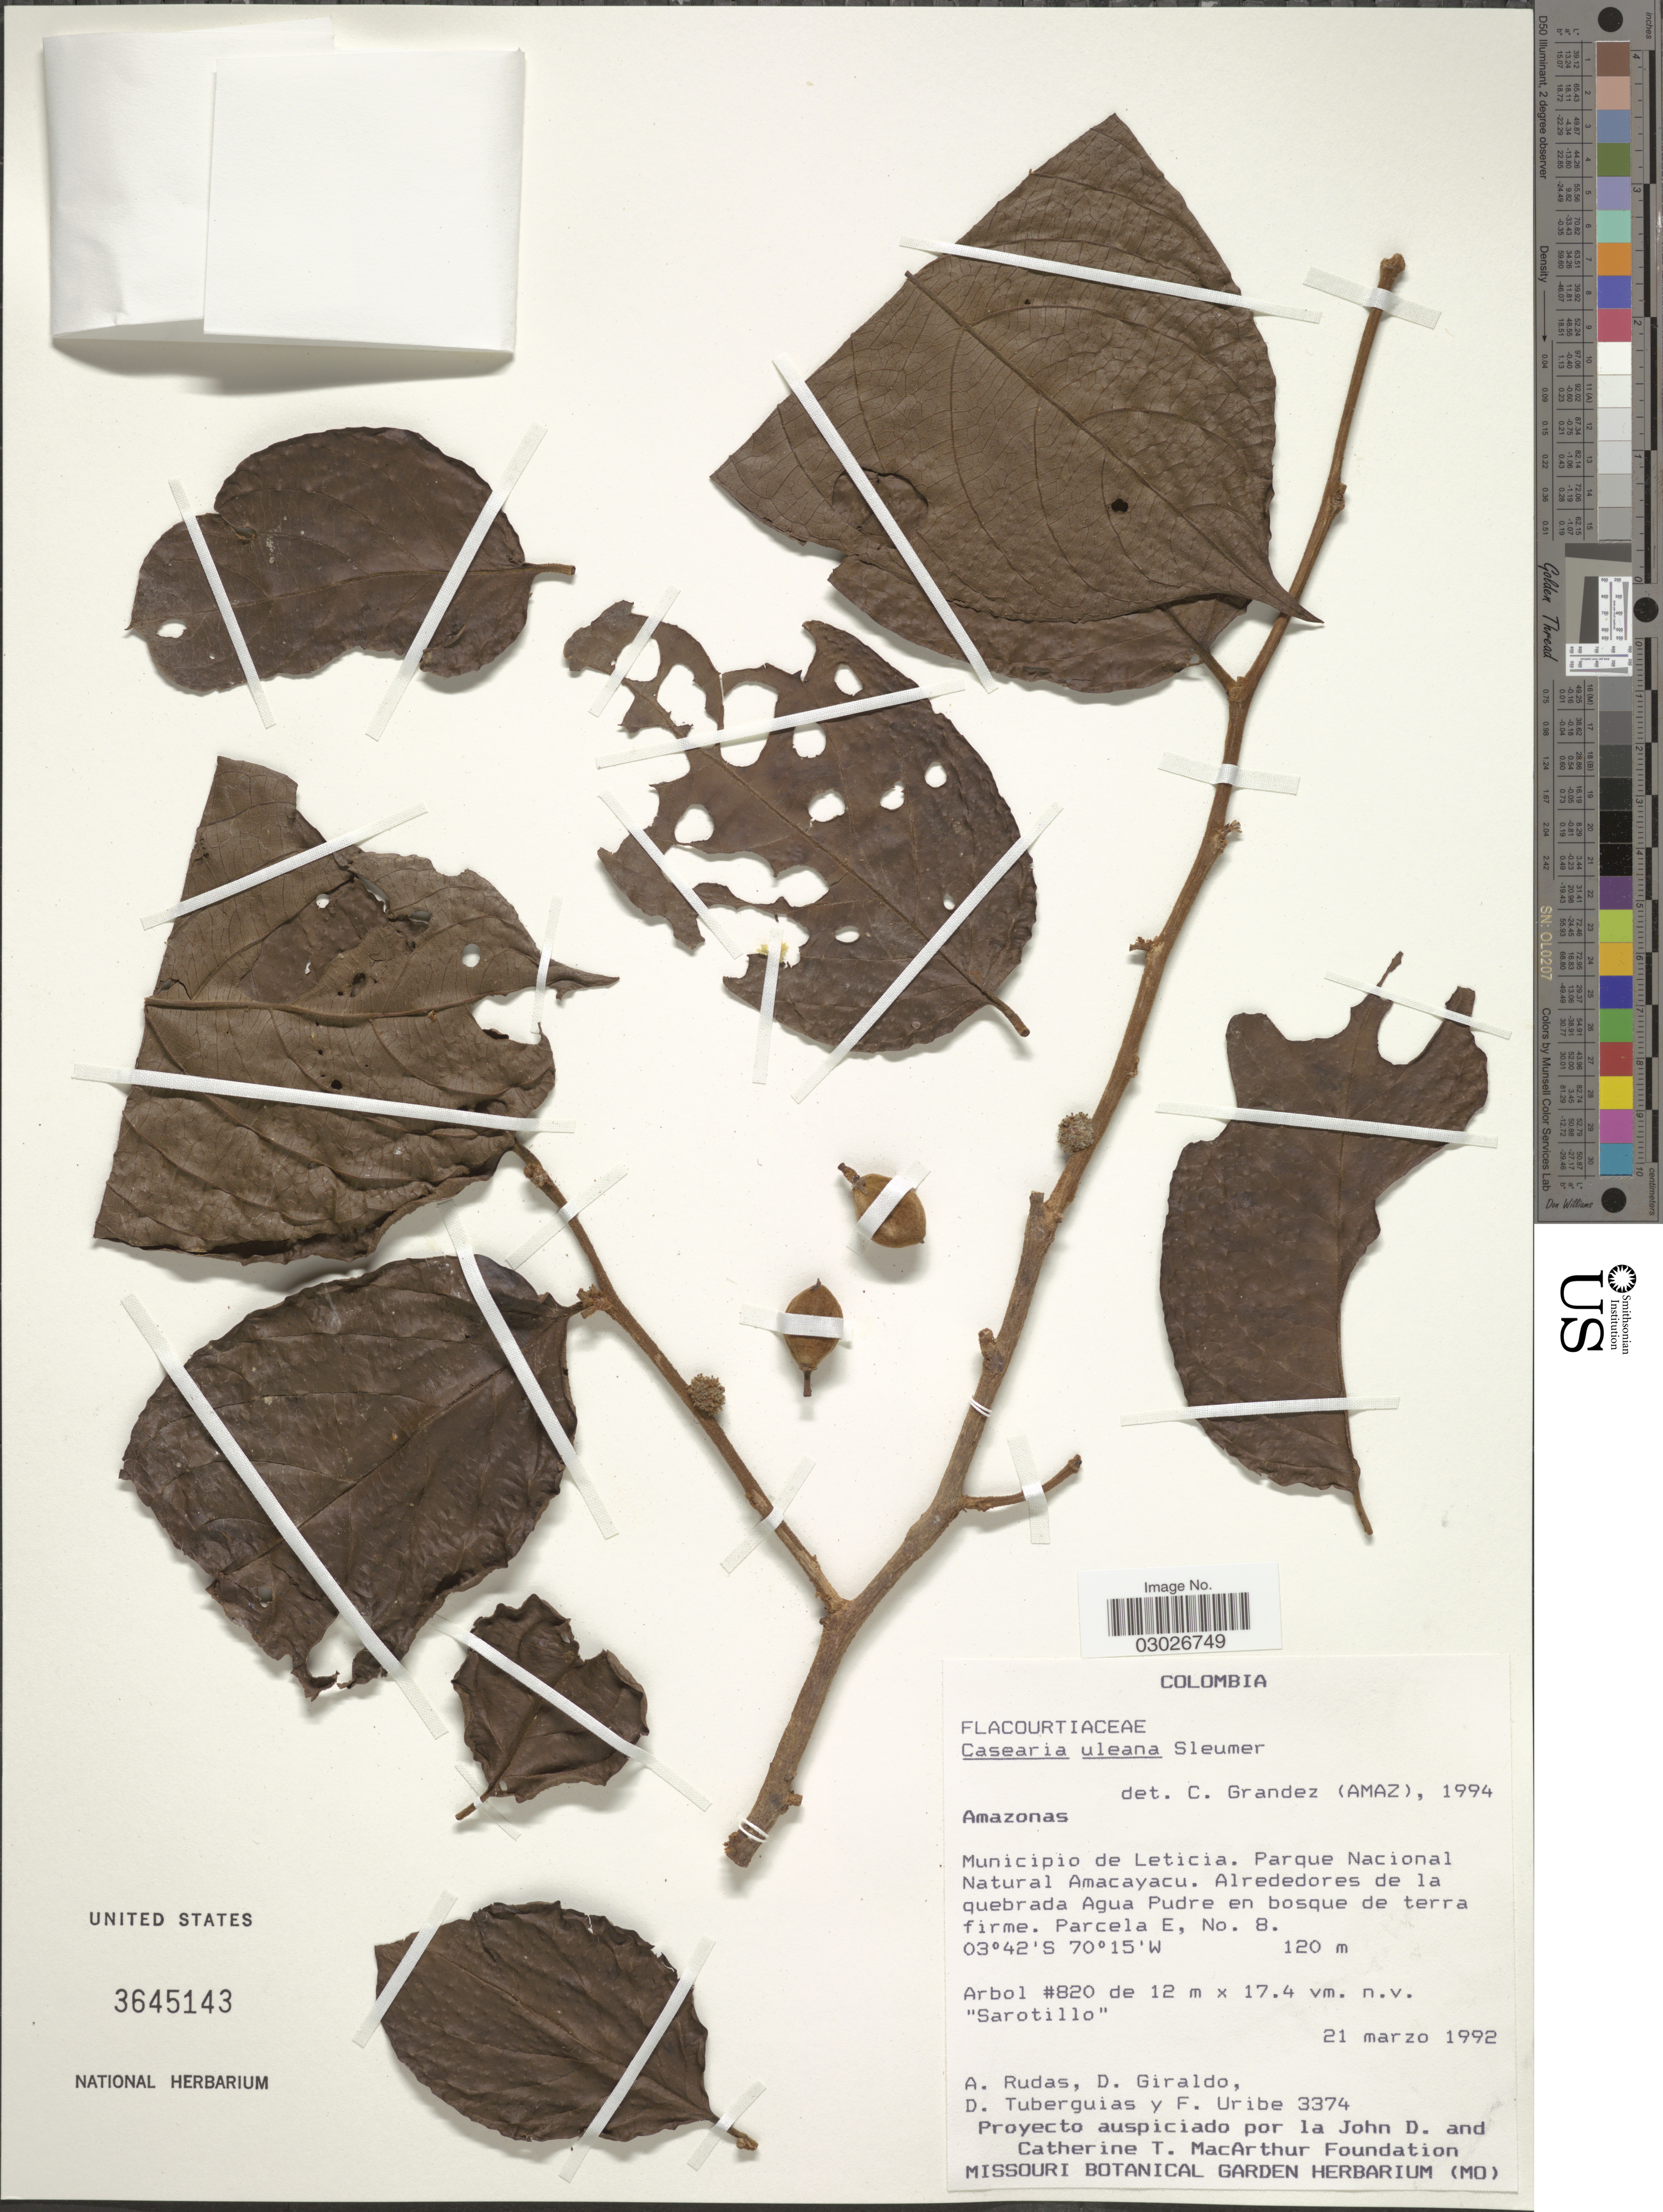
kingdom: Plantae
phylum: Tracheophyta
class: Magnoliopsida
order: Malpighiales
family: Salicaceae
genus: Casearia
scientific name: Casearia uleana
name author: Sleumer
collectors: A. Rudas, D. Giraldo, D. Tuberguias & F. Uribe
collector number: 3374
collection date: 1992-03-21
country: Colombia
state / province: Amazônas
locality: Municipio de Leticia. Parque Nacional Natural Amacayacu. Alrededores de la quebrada Agua Pudre en bosque de terra firme. Parcela E, No. 8.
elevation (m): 120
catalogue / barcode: US 3645143